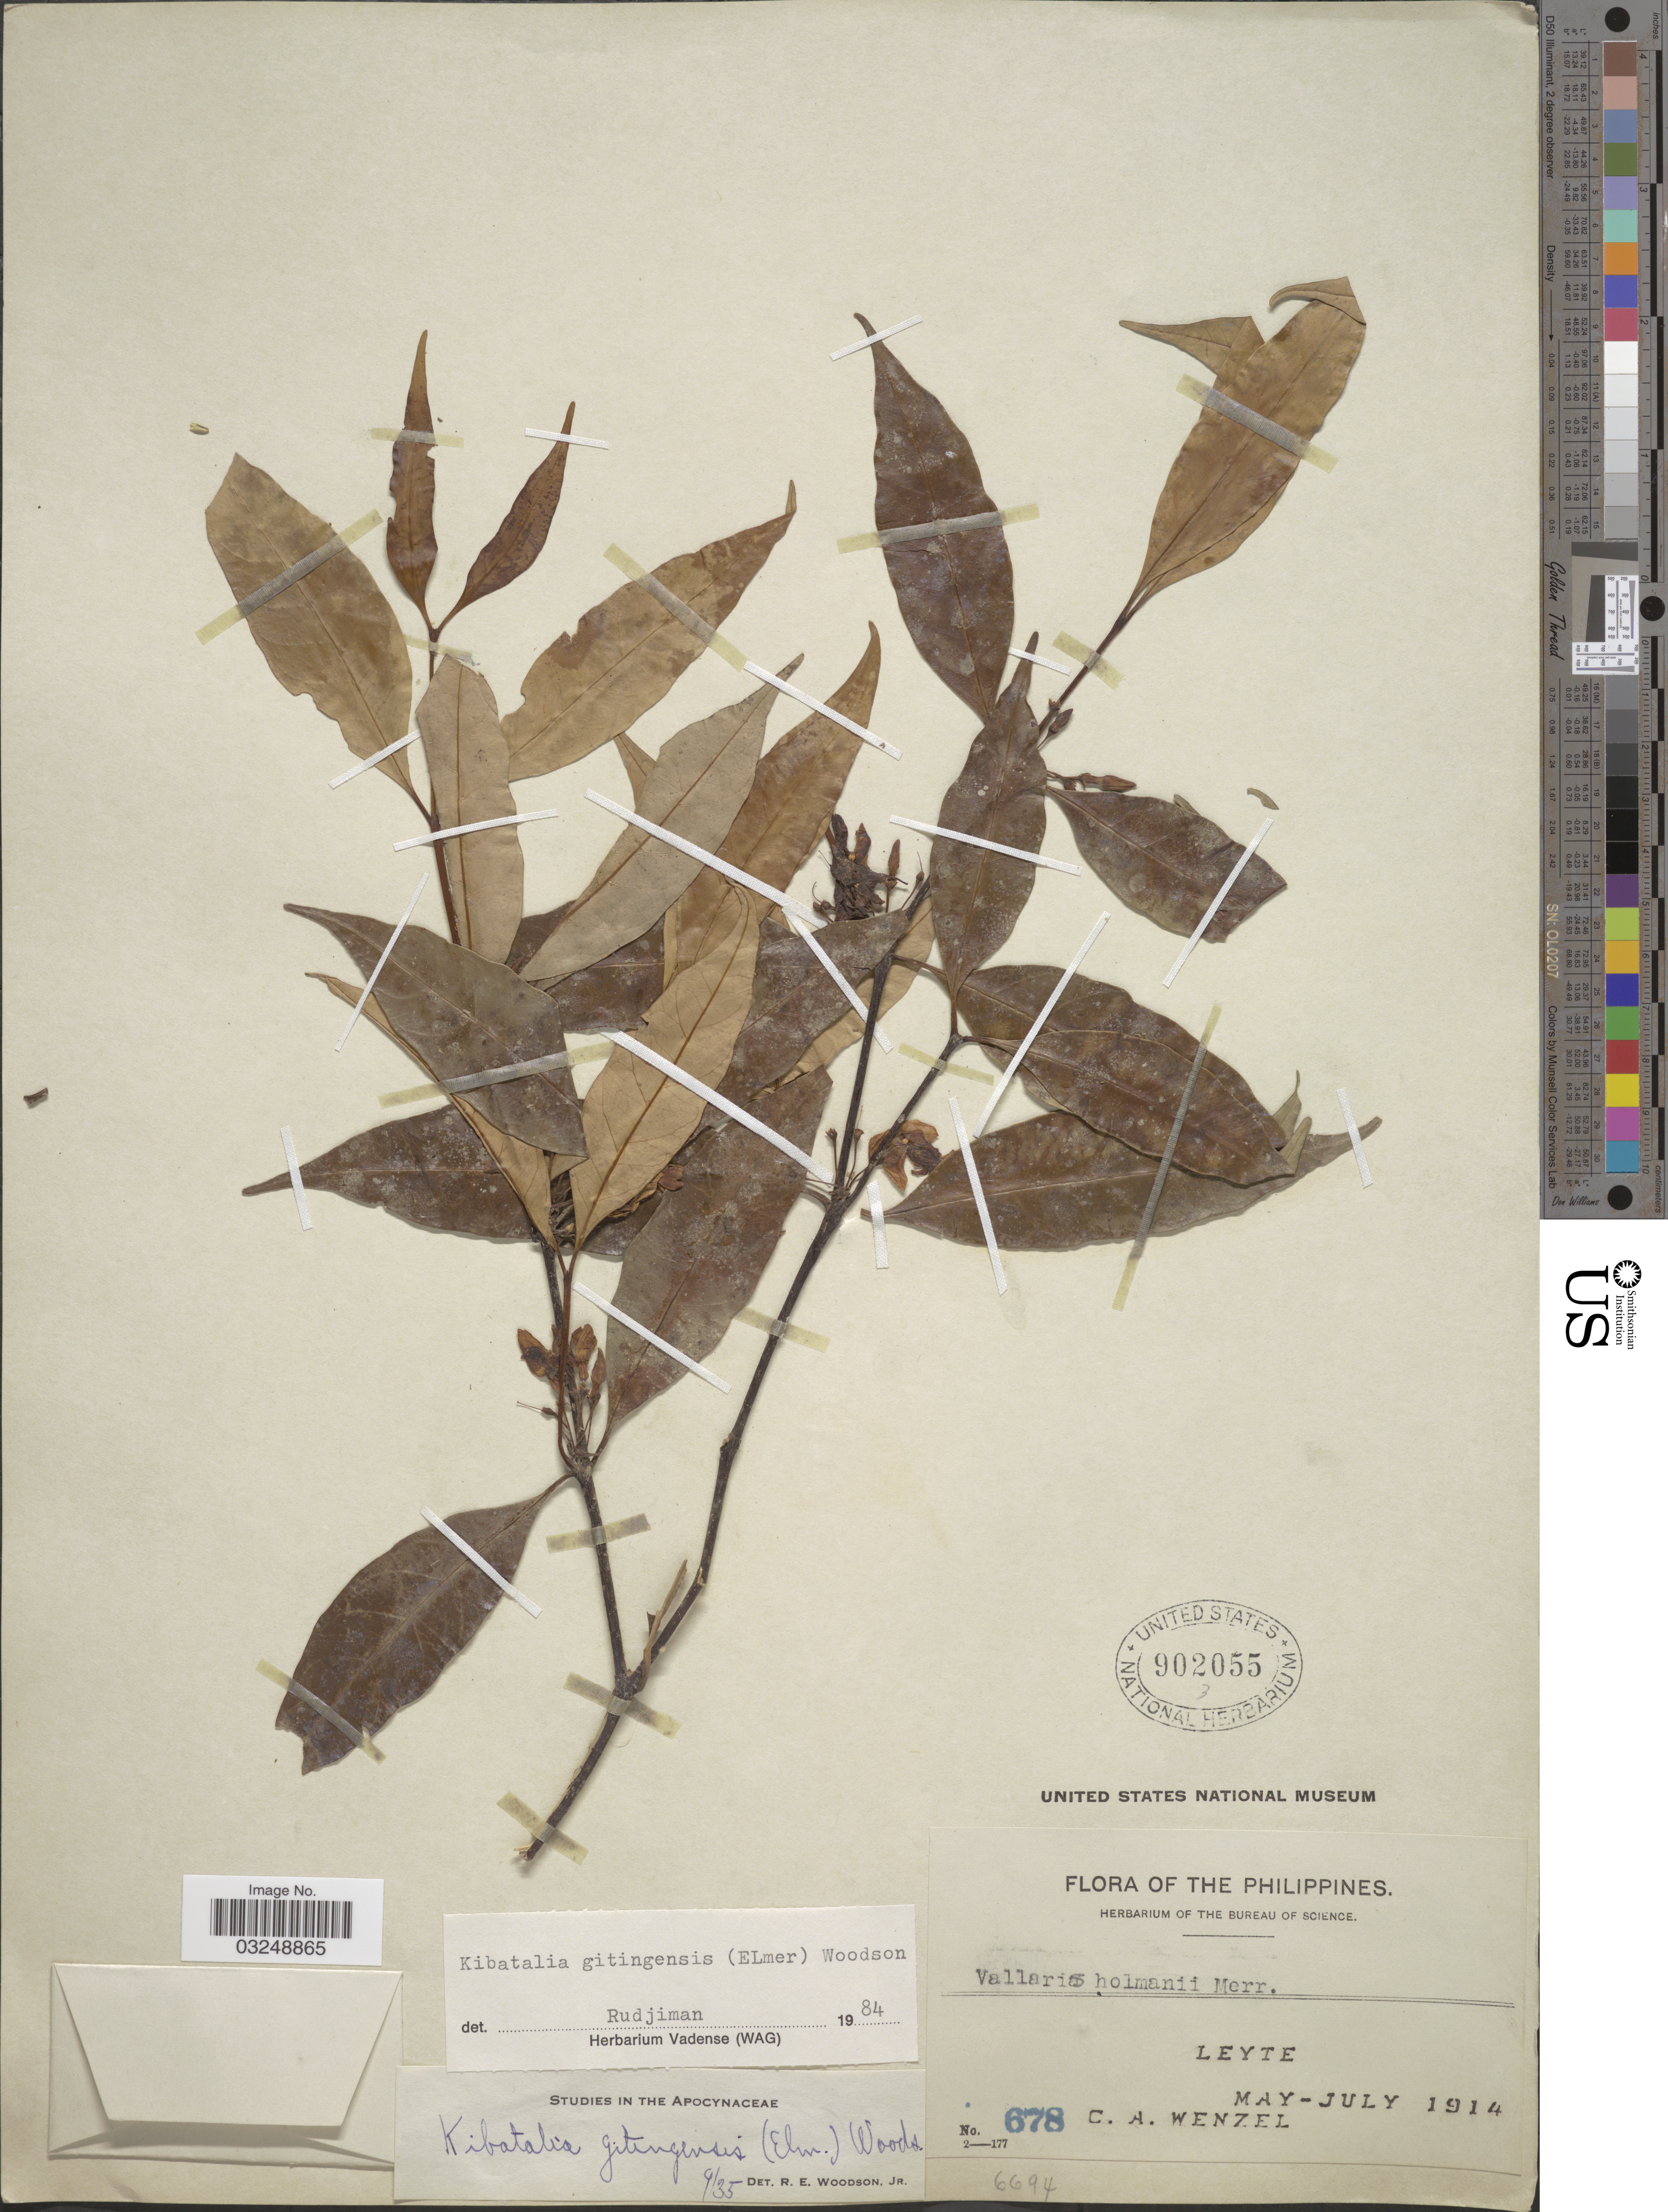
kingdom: Plantae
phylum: Tracheophyta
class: Magnoliopsida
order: Gentianales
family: Apocynaceae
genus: Kibatalia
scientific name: Kibatalia gitingensis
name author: (Elmer) Woodson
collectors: C. Wenzel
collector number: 678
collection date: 1914-05/1914-07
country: Philippines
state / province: Eastern Visayas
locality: Leyte.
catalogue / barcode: US 902055